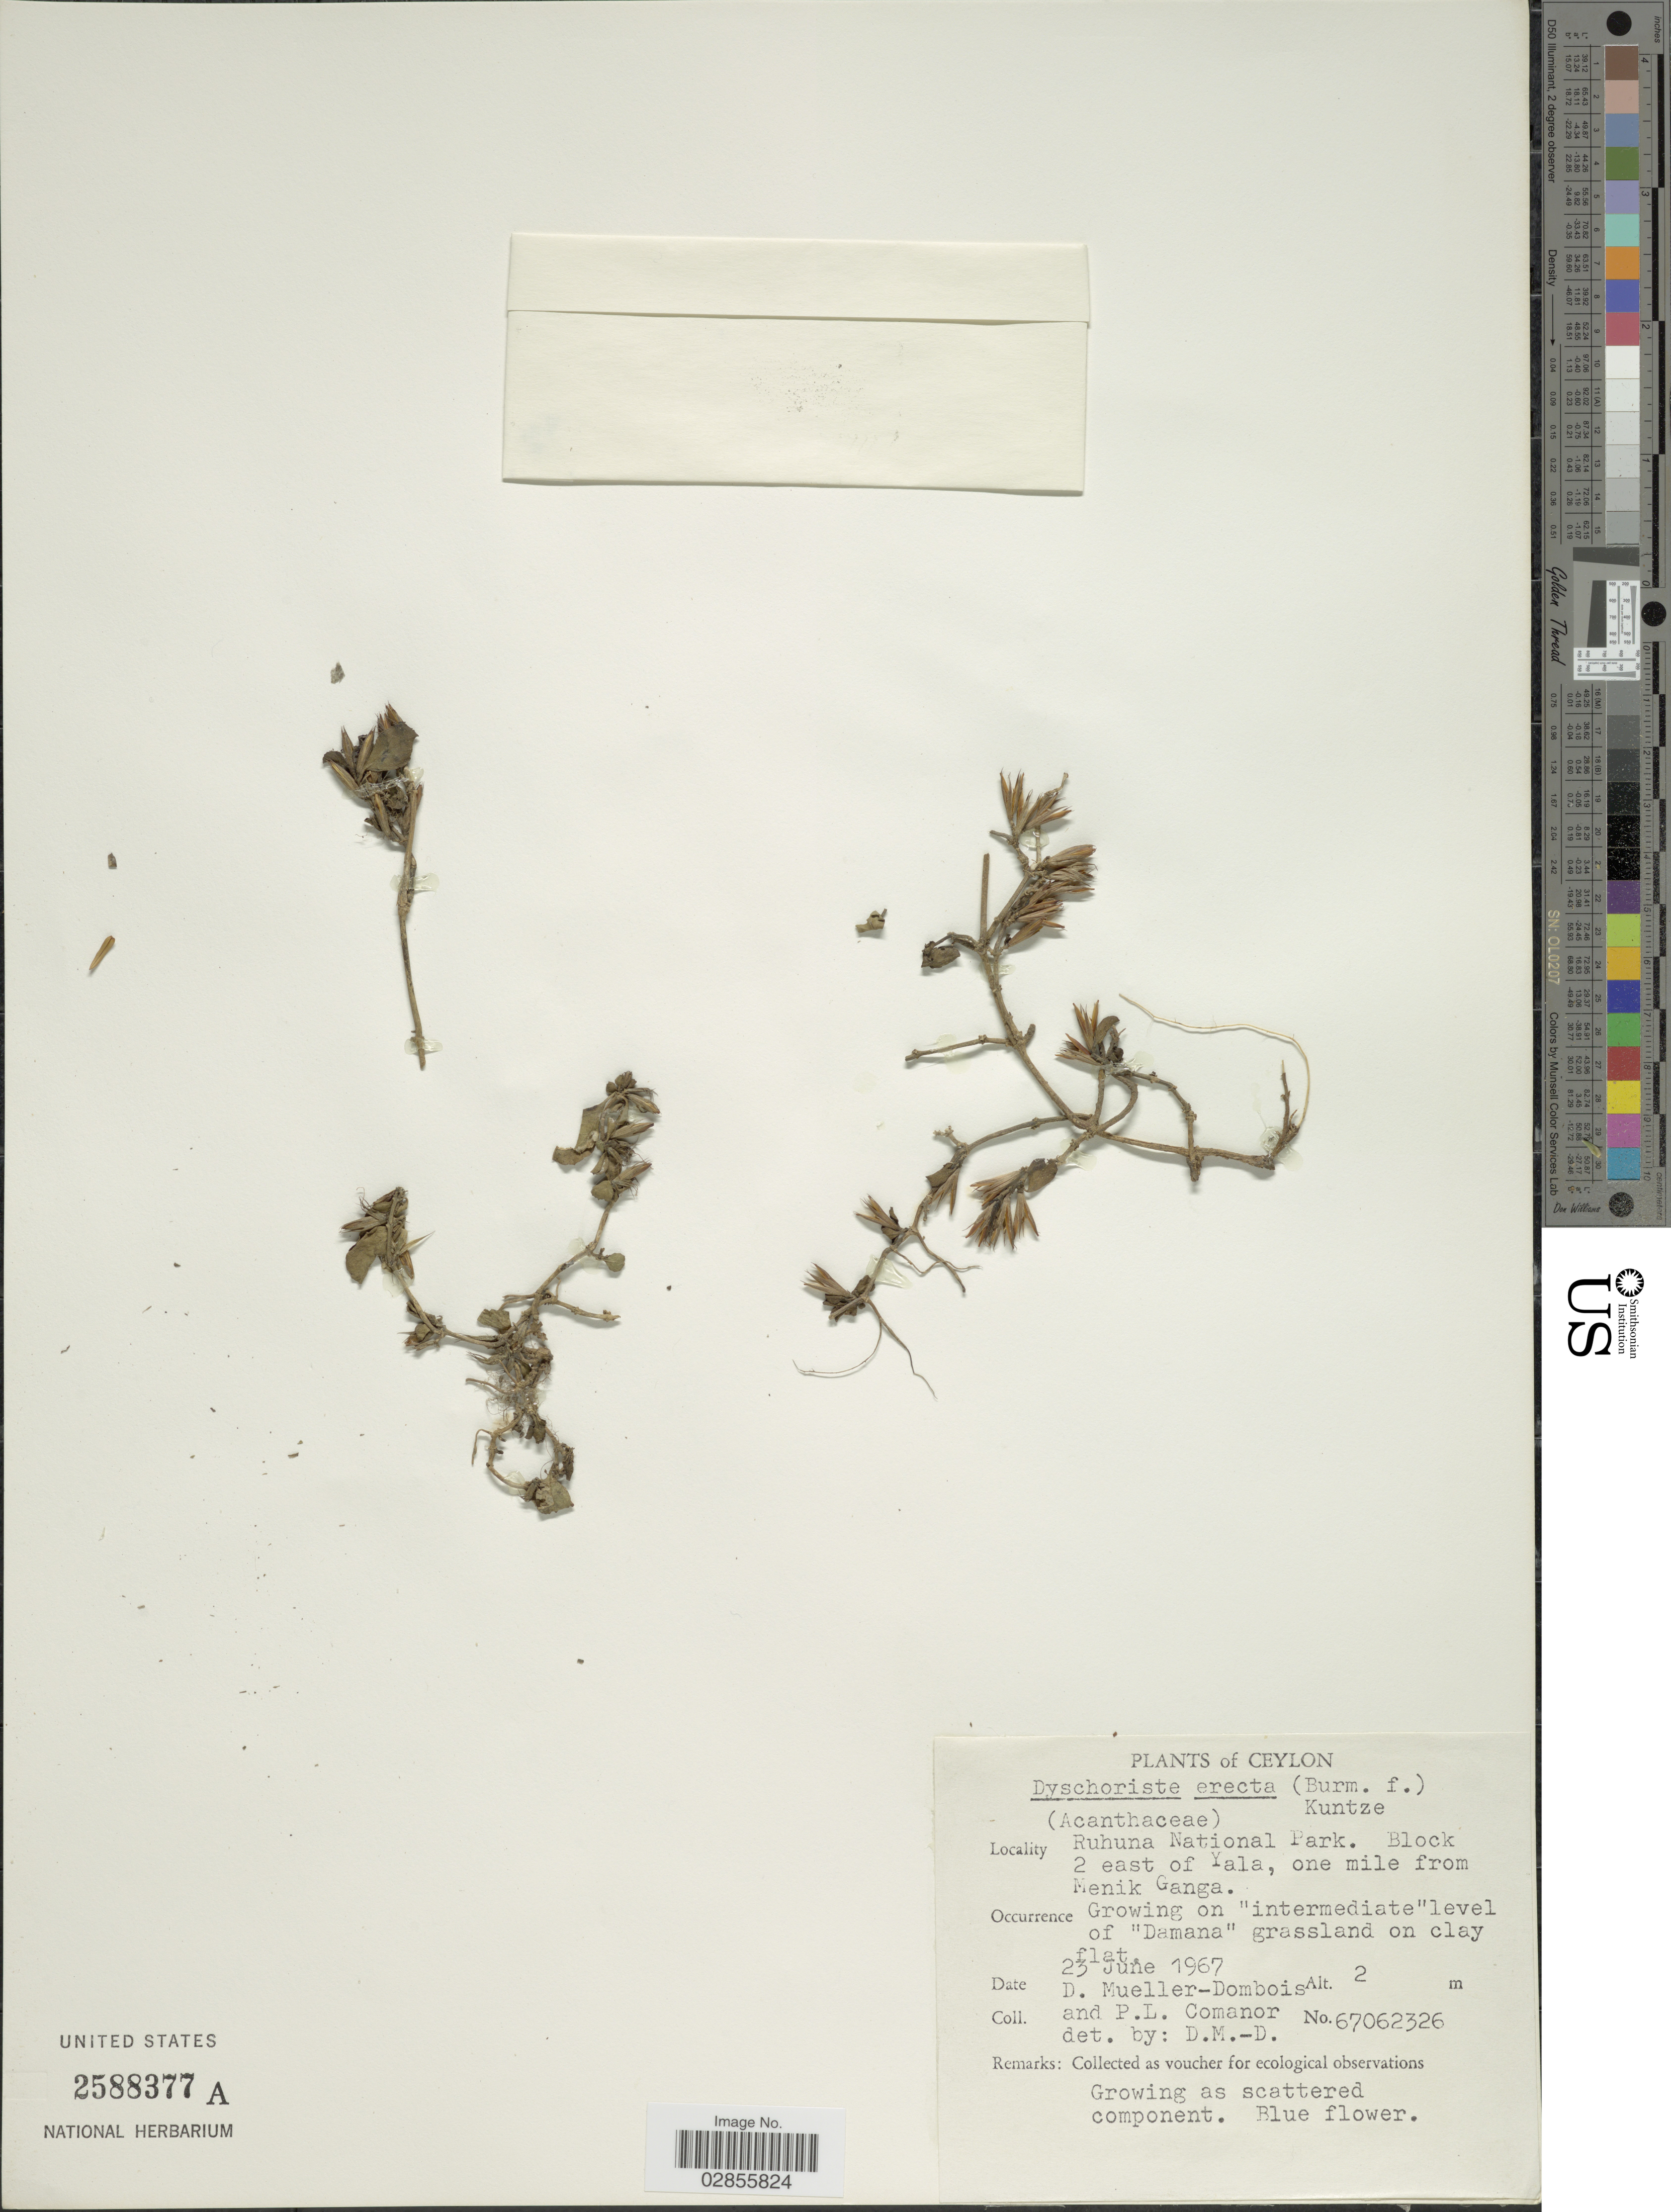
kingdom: Plantae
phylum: Tracheophyta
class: Magnoliopsida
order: Lamiales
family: Acanthaceae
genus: Dyschoriste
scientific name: Dyschoriste erecta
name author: (Burm. f.) Kuntze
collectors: D. Mueller-Dombois & P. Comanor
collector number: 67062326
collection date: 1967-06-23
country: Sri Lanka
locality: Ceylon. Ruhuna National Park. Block 2 east of Yala, one mile from Menik Ganga.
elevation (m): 2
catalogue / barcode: US 2588377A